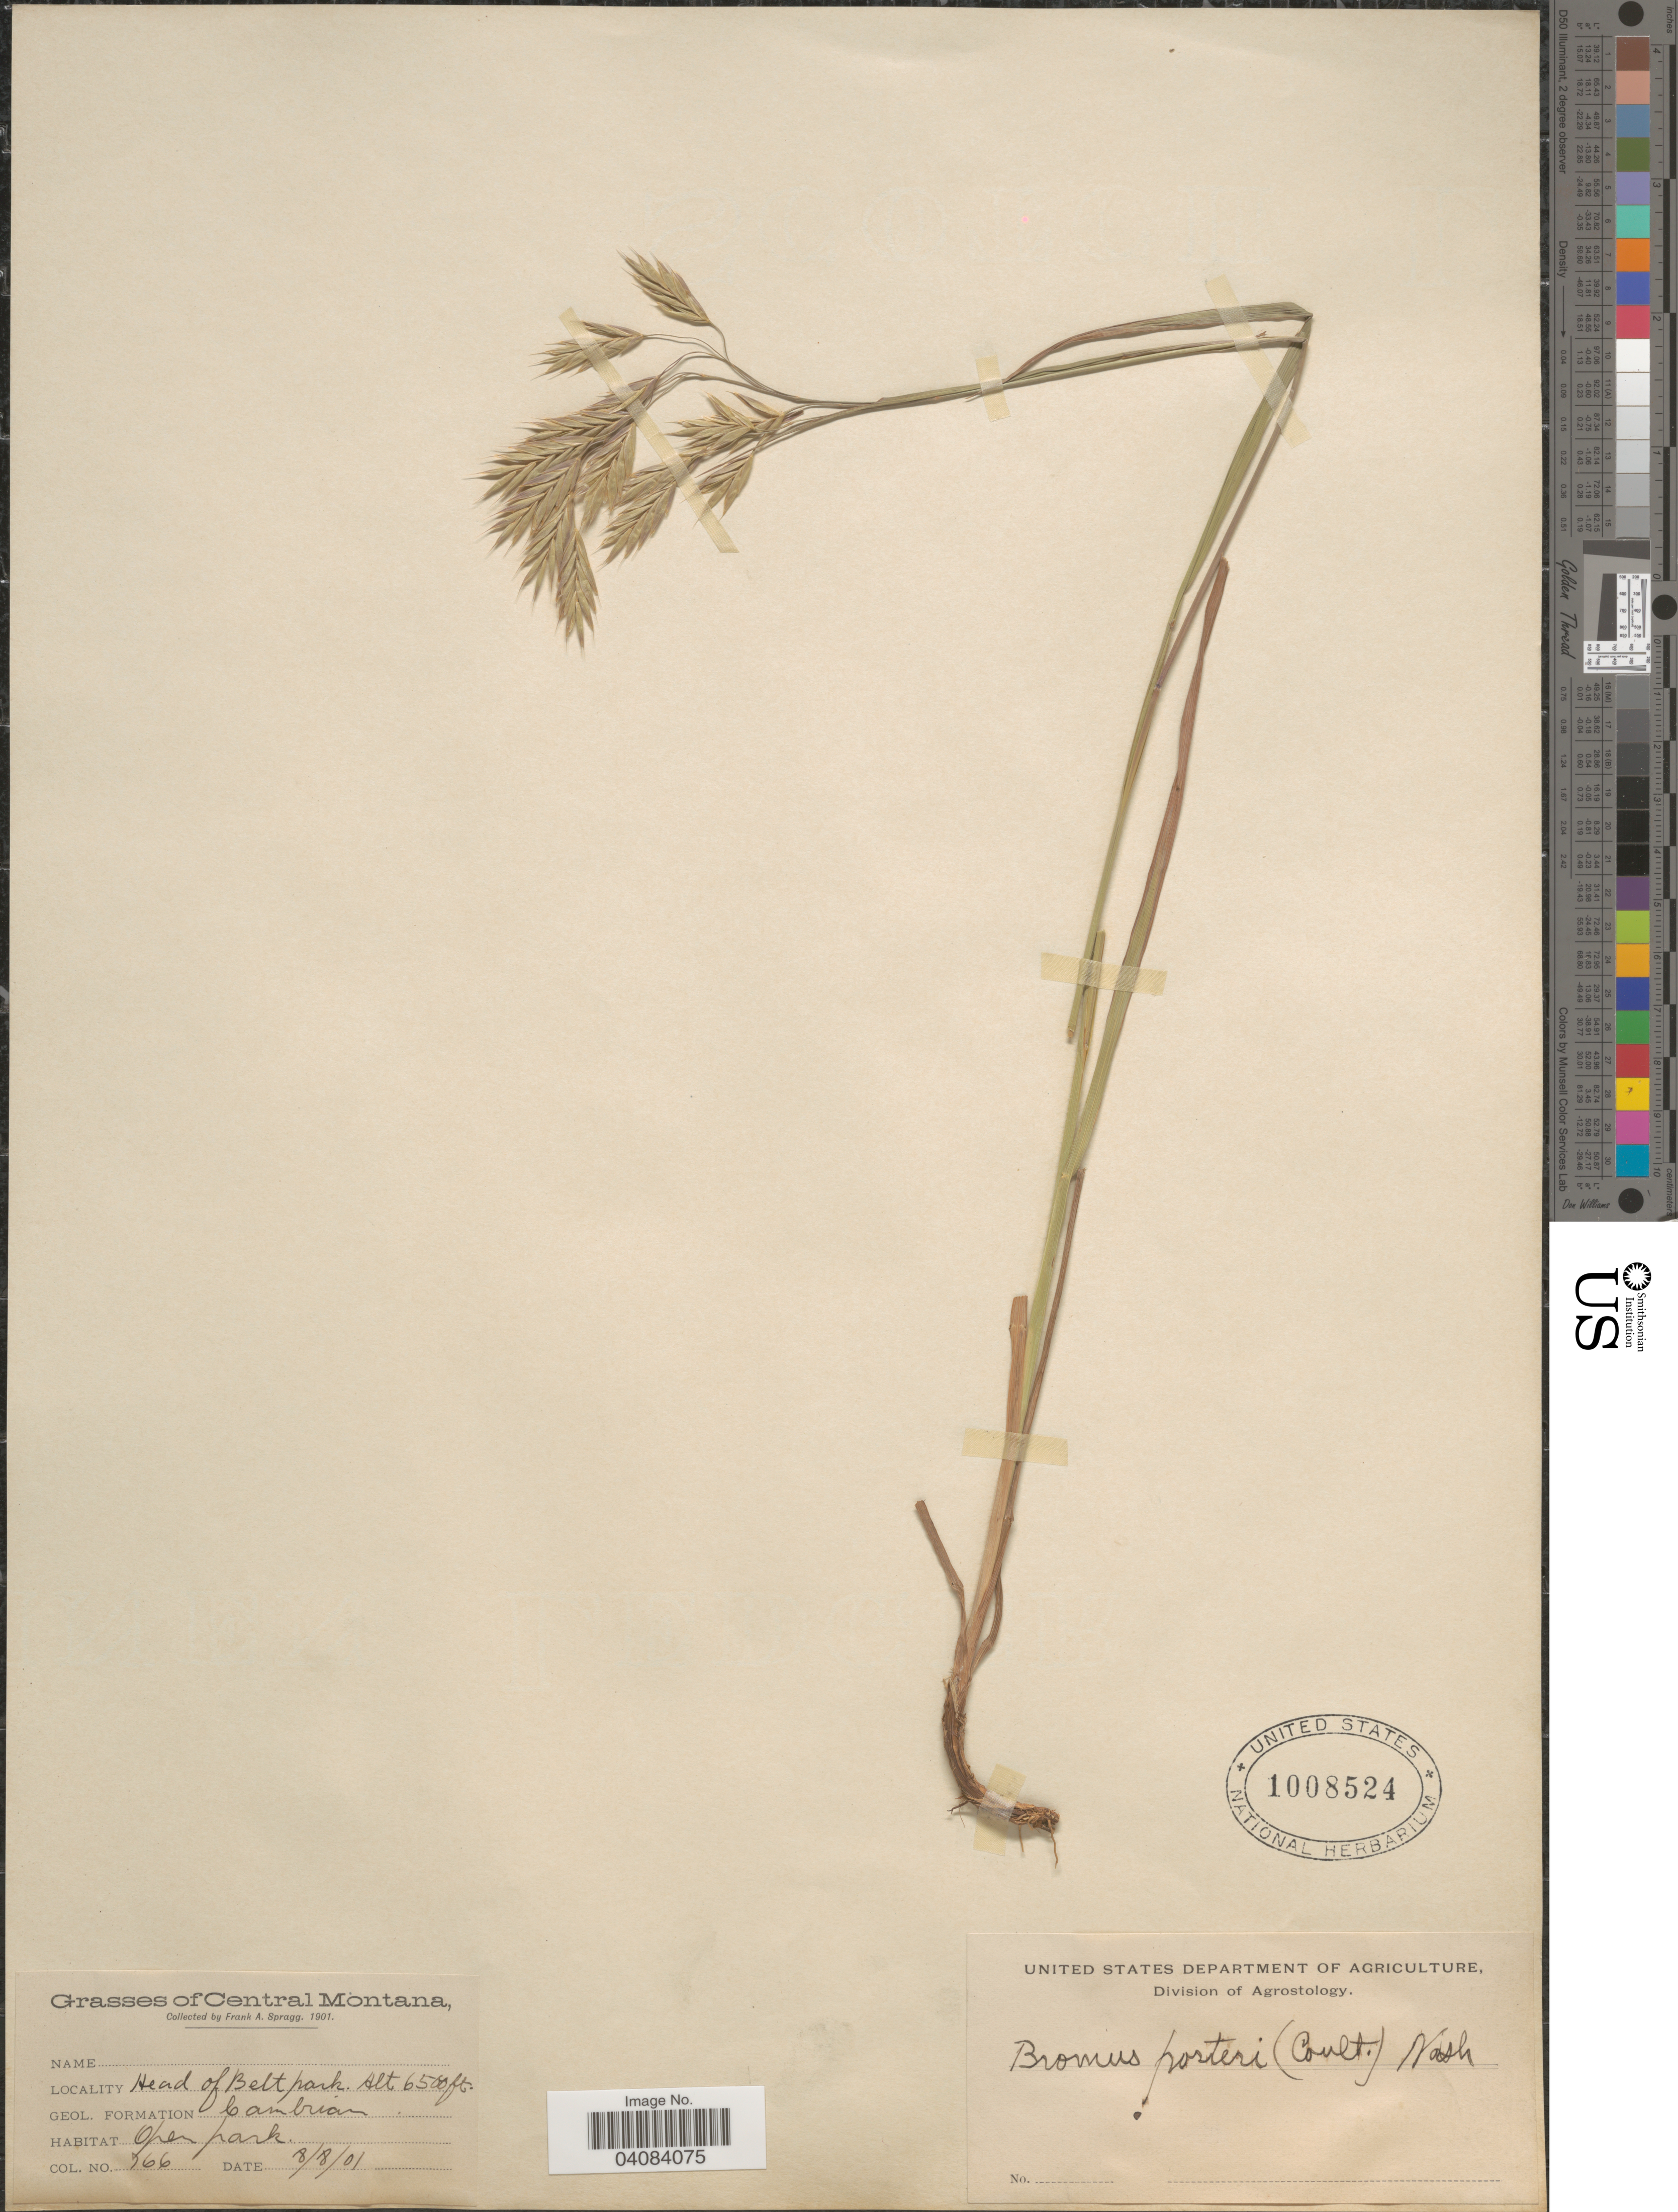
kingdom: Plantae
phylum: Tracheophyta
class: Liliopsida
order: Poales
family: Poaceae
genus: Bromus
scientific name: Bromus porteri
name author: (J.M. Coult.) Nash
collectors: F. Spragg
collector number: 766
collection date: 1901-08-08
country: United States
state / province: Montana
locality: Grasses of Central Montana. Head of Belt park.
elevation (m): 1981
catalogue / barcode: US 1008524